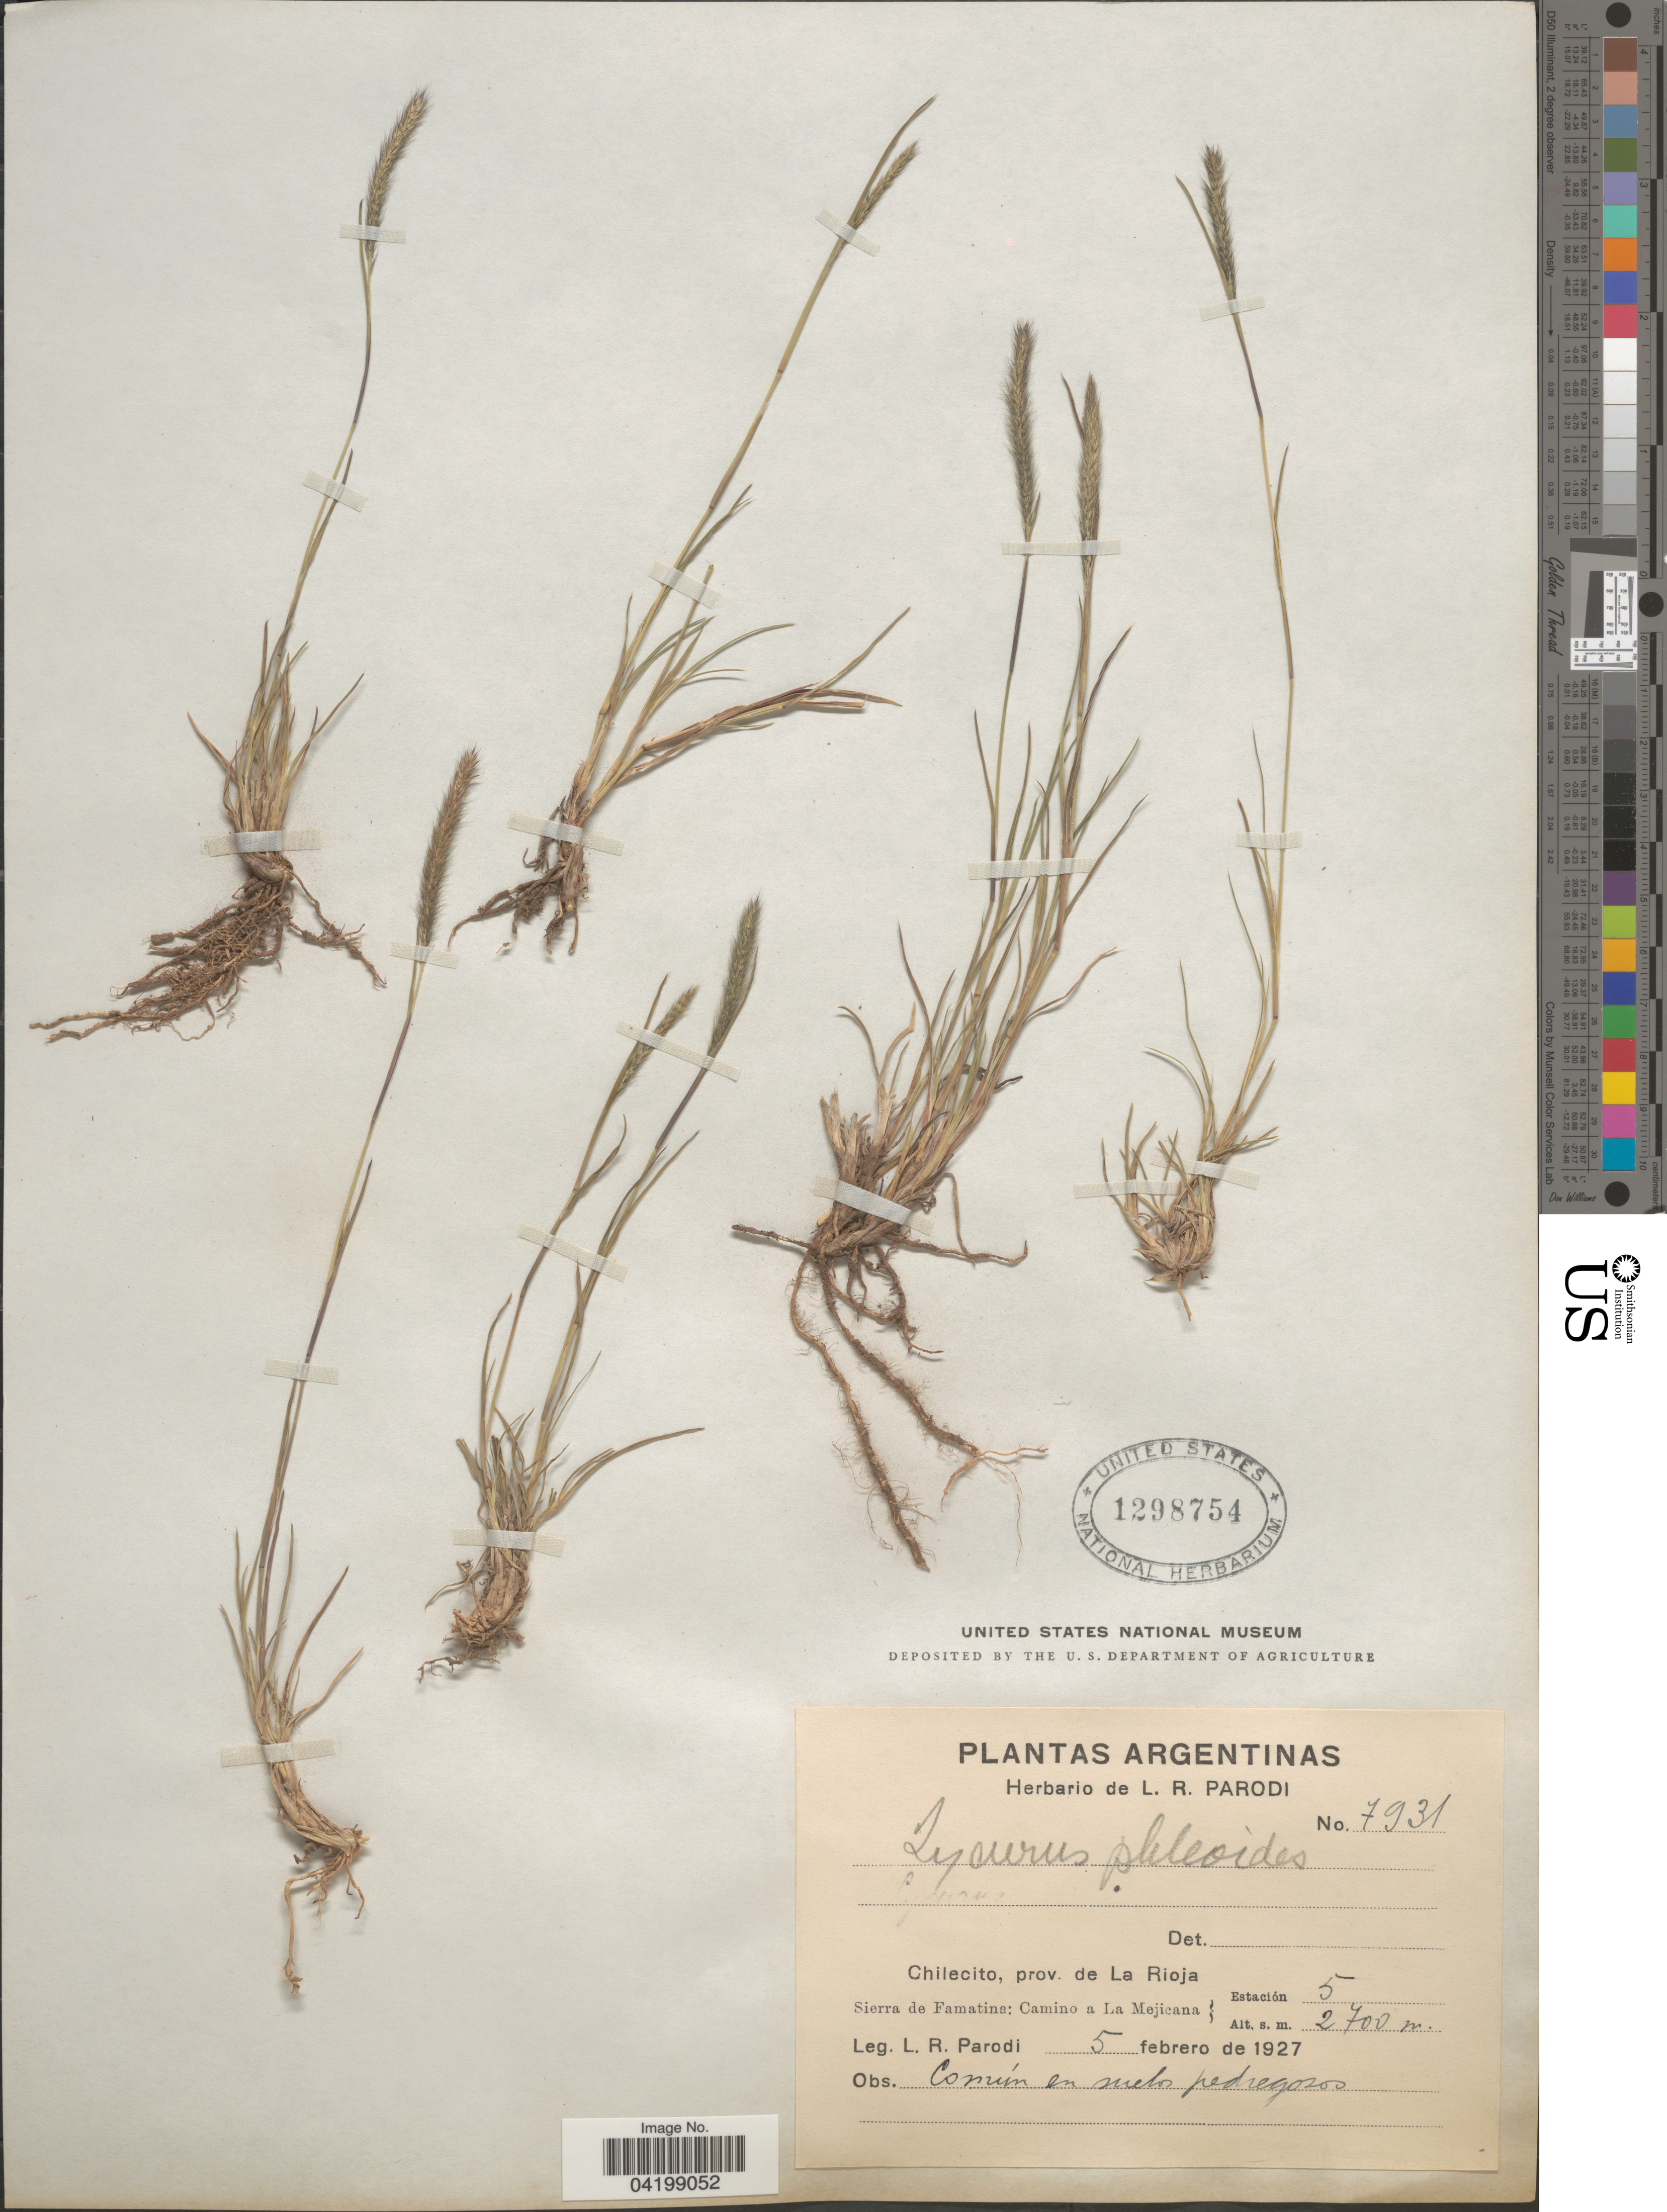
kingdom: Plantae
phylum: Tracheophyta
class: Liliopsida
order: Poales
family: Poaceae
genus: Muhlenbergia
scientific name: Muhlenbergia alopecuroides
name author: (Griseb.) P.M. Peterson & Columbus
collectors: L. R. Parodi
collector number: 7931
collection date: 1927-02-05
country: Argentina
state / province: La Rioja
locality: Chilecito. Sierra de Famatina: Camino a La Mejicana. Estación 5.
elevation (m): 2700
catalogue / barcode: US 1298754